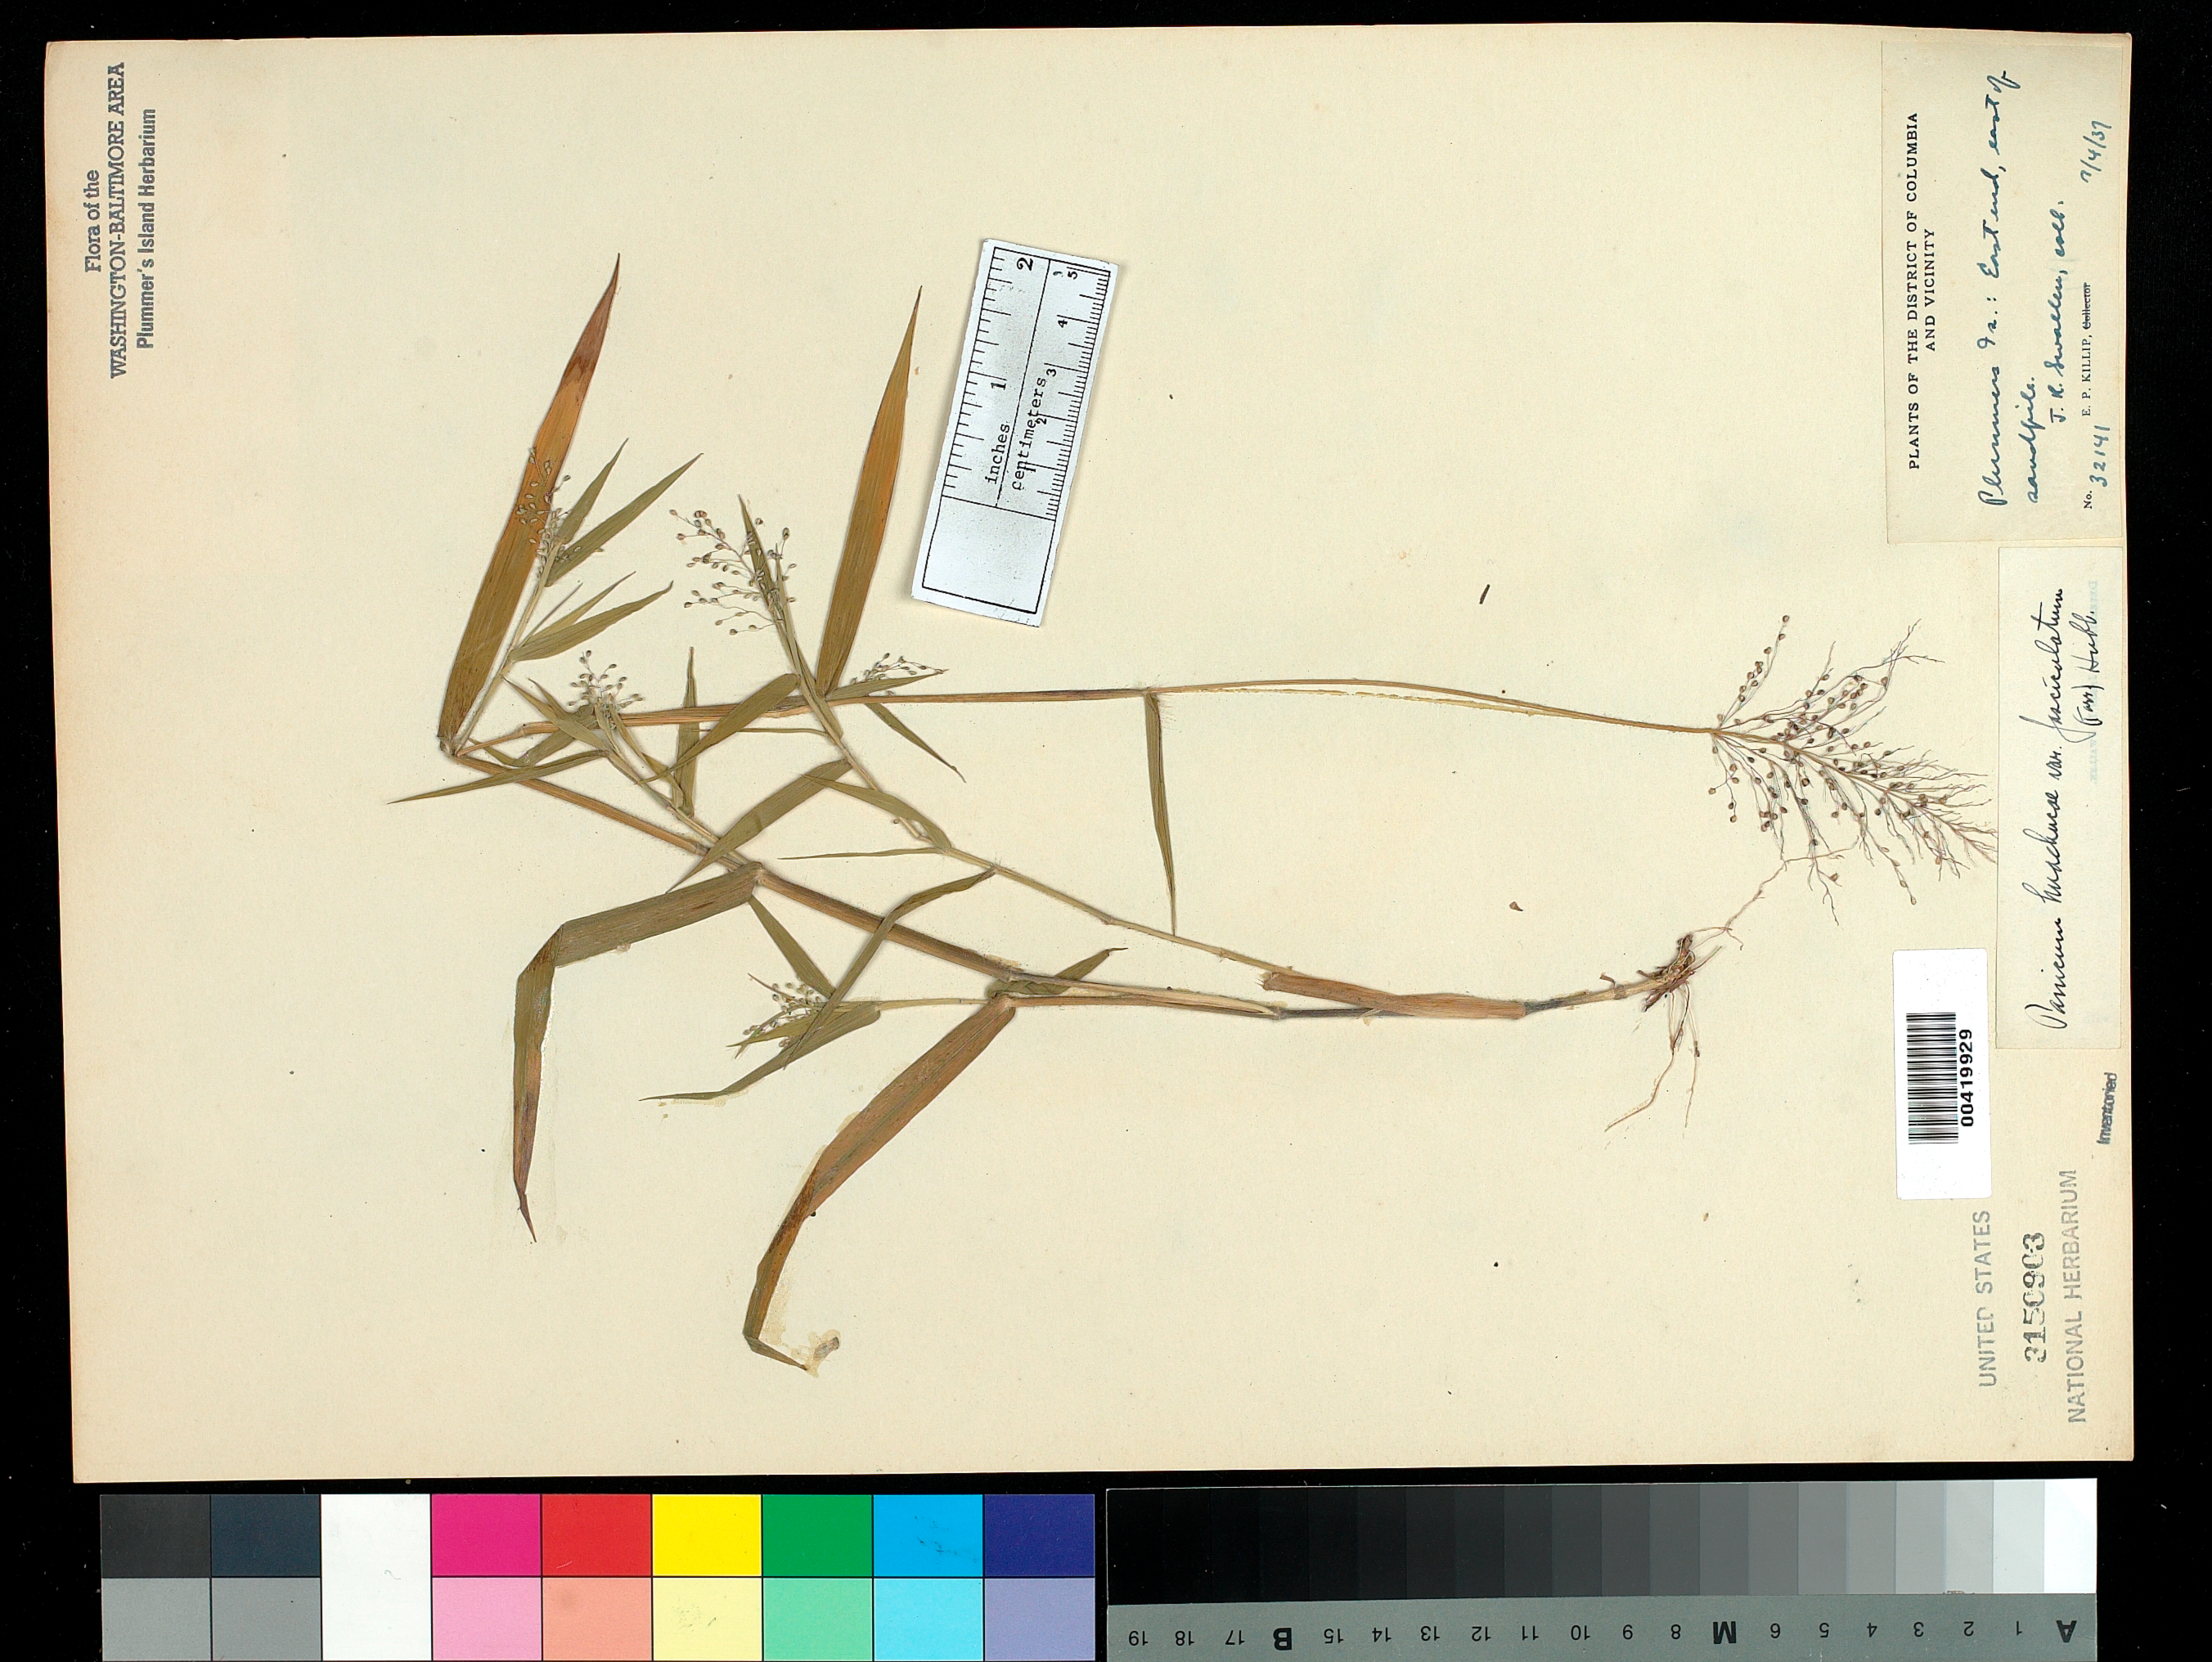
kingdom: Plantae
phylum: Tracheophyta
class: Liliopsida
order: Poales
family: Poaceae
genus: Dichanthelium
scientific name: Dichanthelium acuminatum var. fasciculatum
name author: (Torr.) Freckmann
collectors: E. P. Killip & J. R. Swallen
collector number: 32141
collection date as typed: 04 Jul 1937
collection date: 1937-07-04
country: United States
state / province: Maryland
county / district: Montgomery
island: Plummers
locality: Plummer's Island; east end, east of sandpile C. & O. Canal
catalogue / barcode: US 3150903